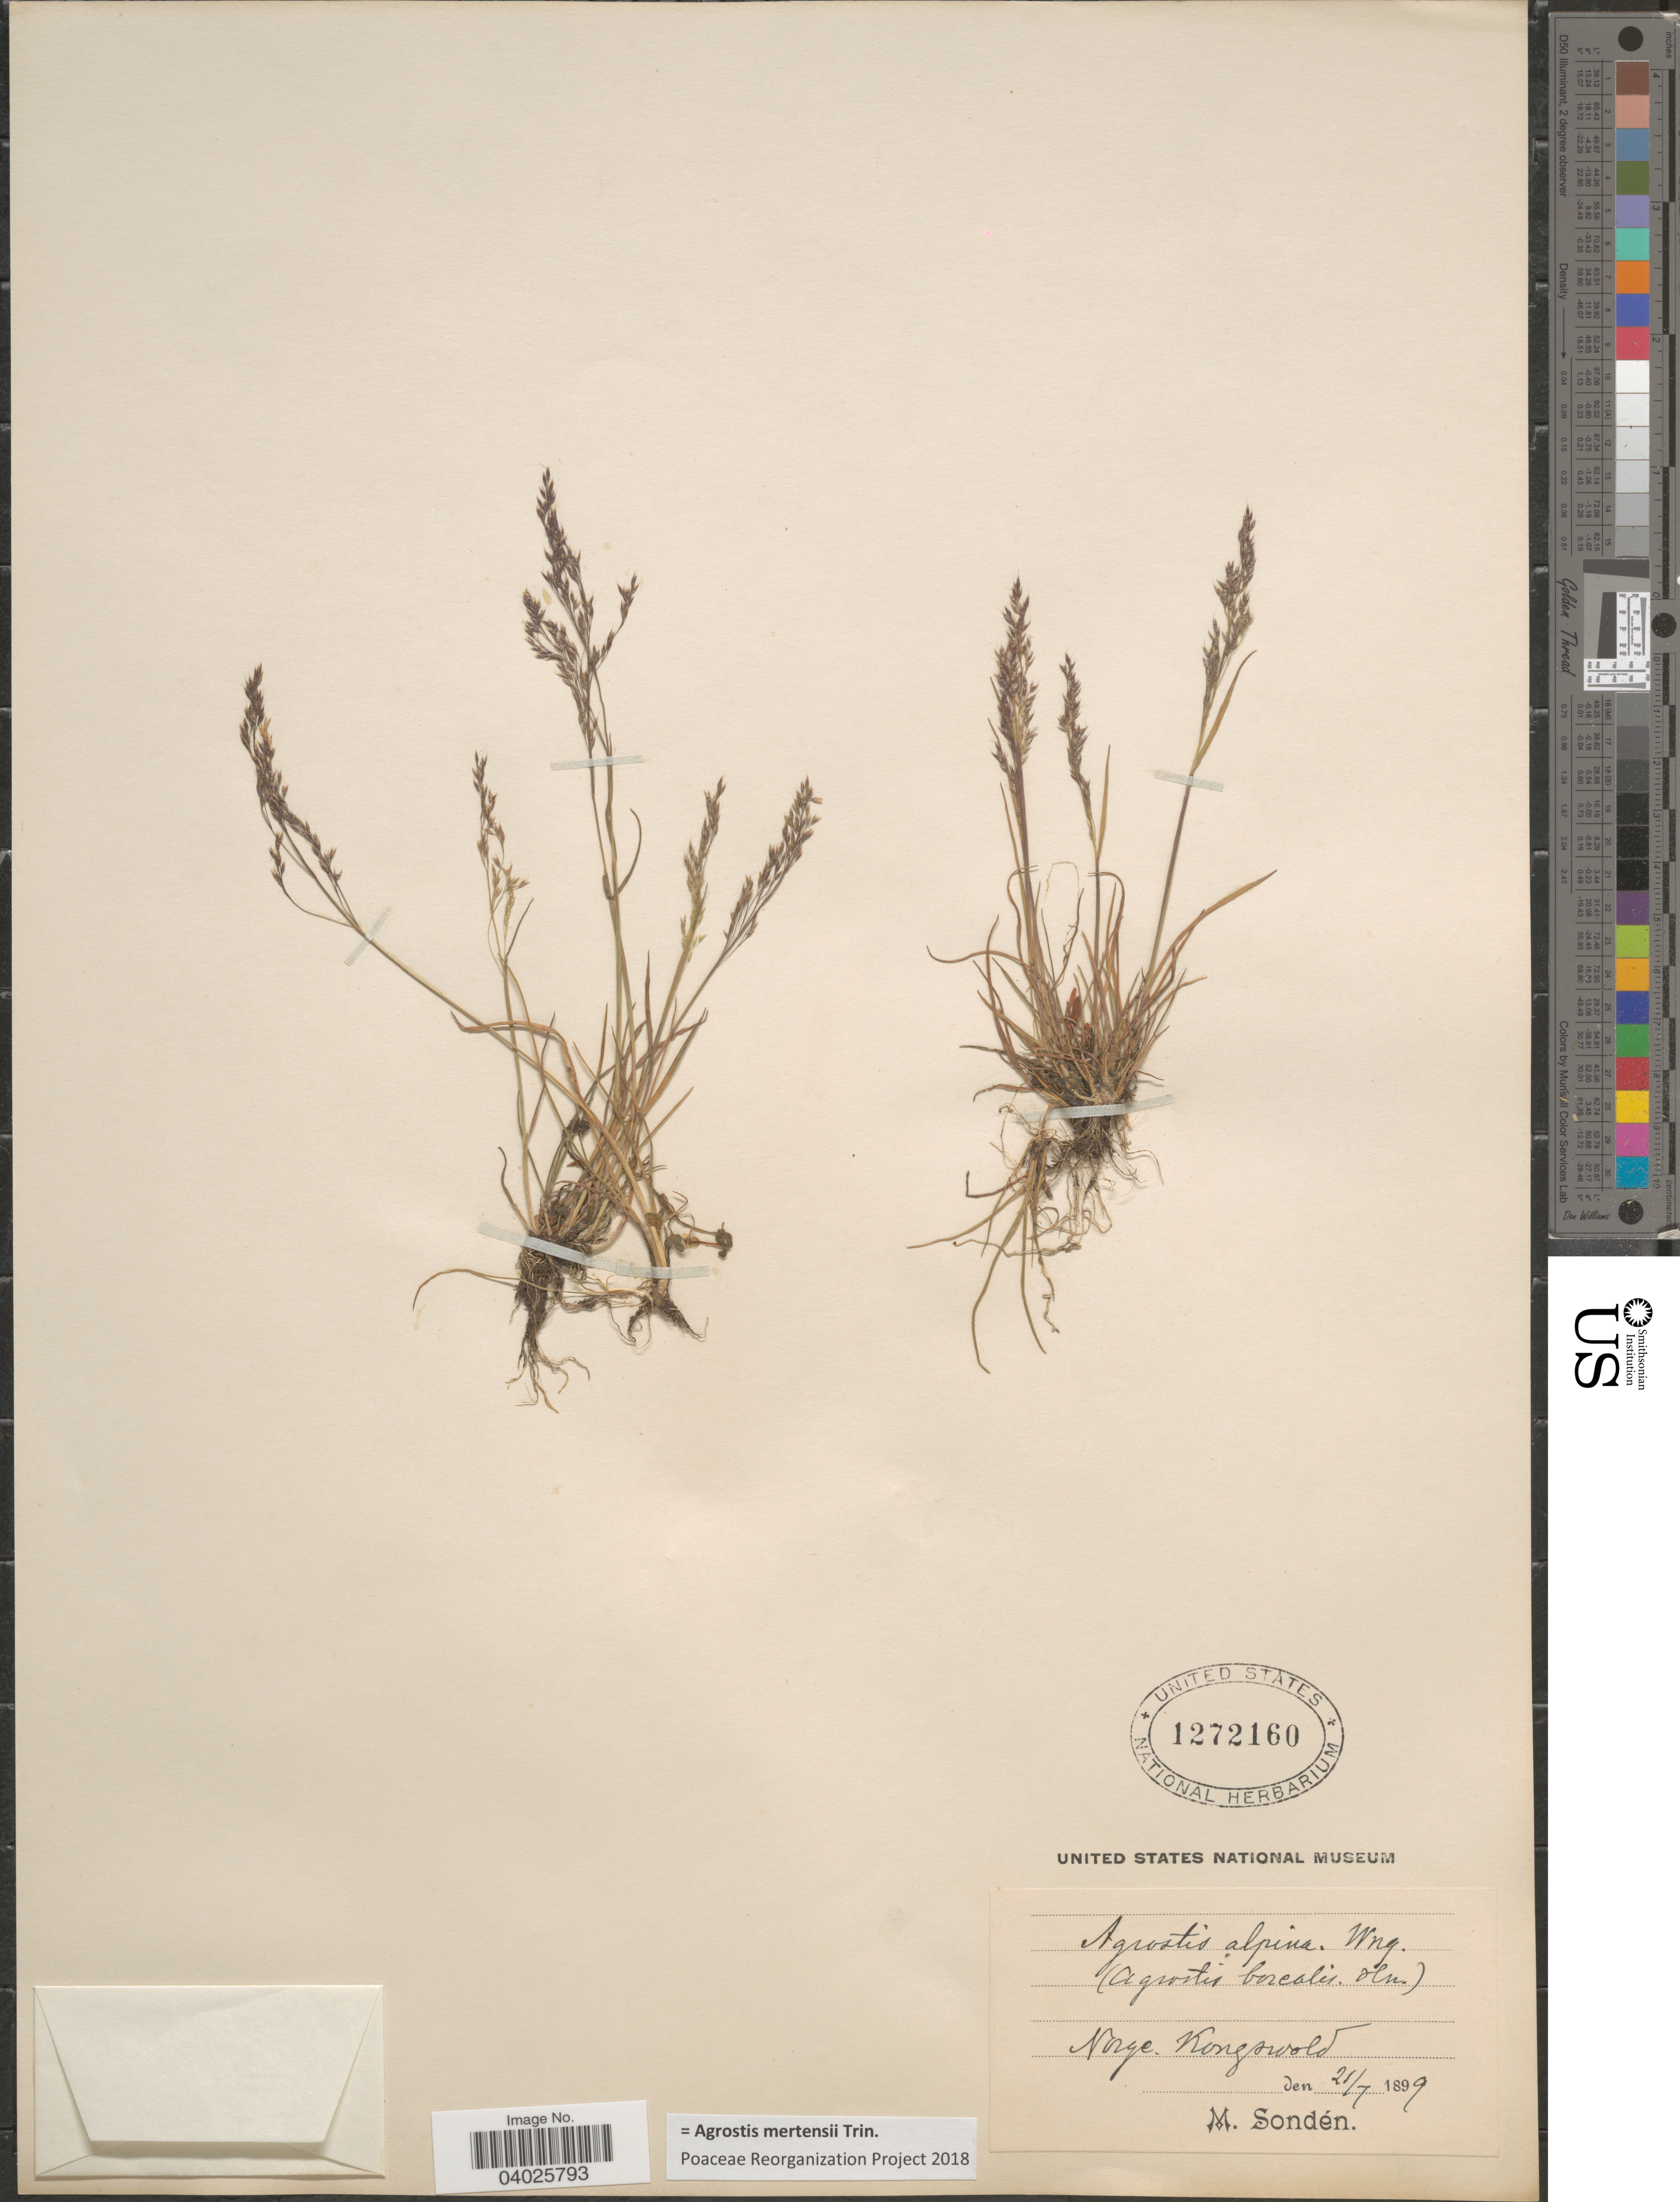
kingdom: Plantae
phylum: Tracheophyta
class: Liliopsida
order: Poales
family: Poaceae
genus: Agrostis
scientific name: Agrostis mertensii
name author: Trin.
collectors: M. Sondén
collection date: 1899-07-21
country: Norway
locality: Norge. Kongsvold.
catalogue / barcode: US 1272160